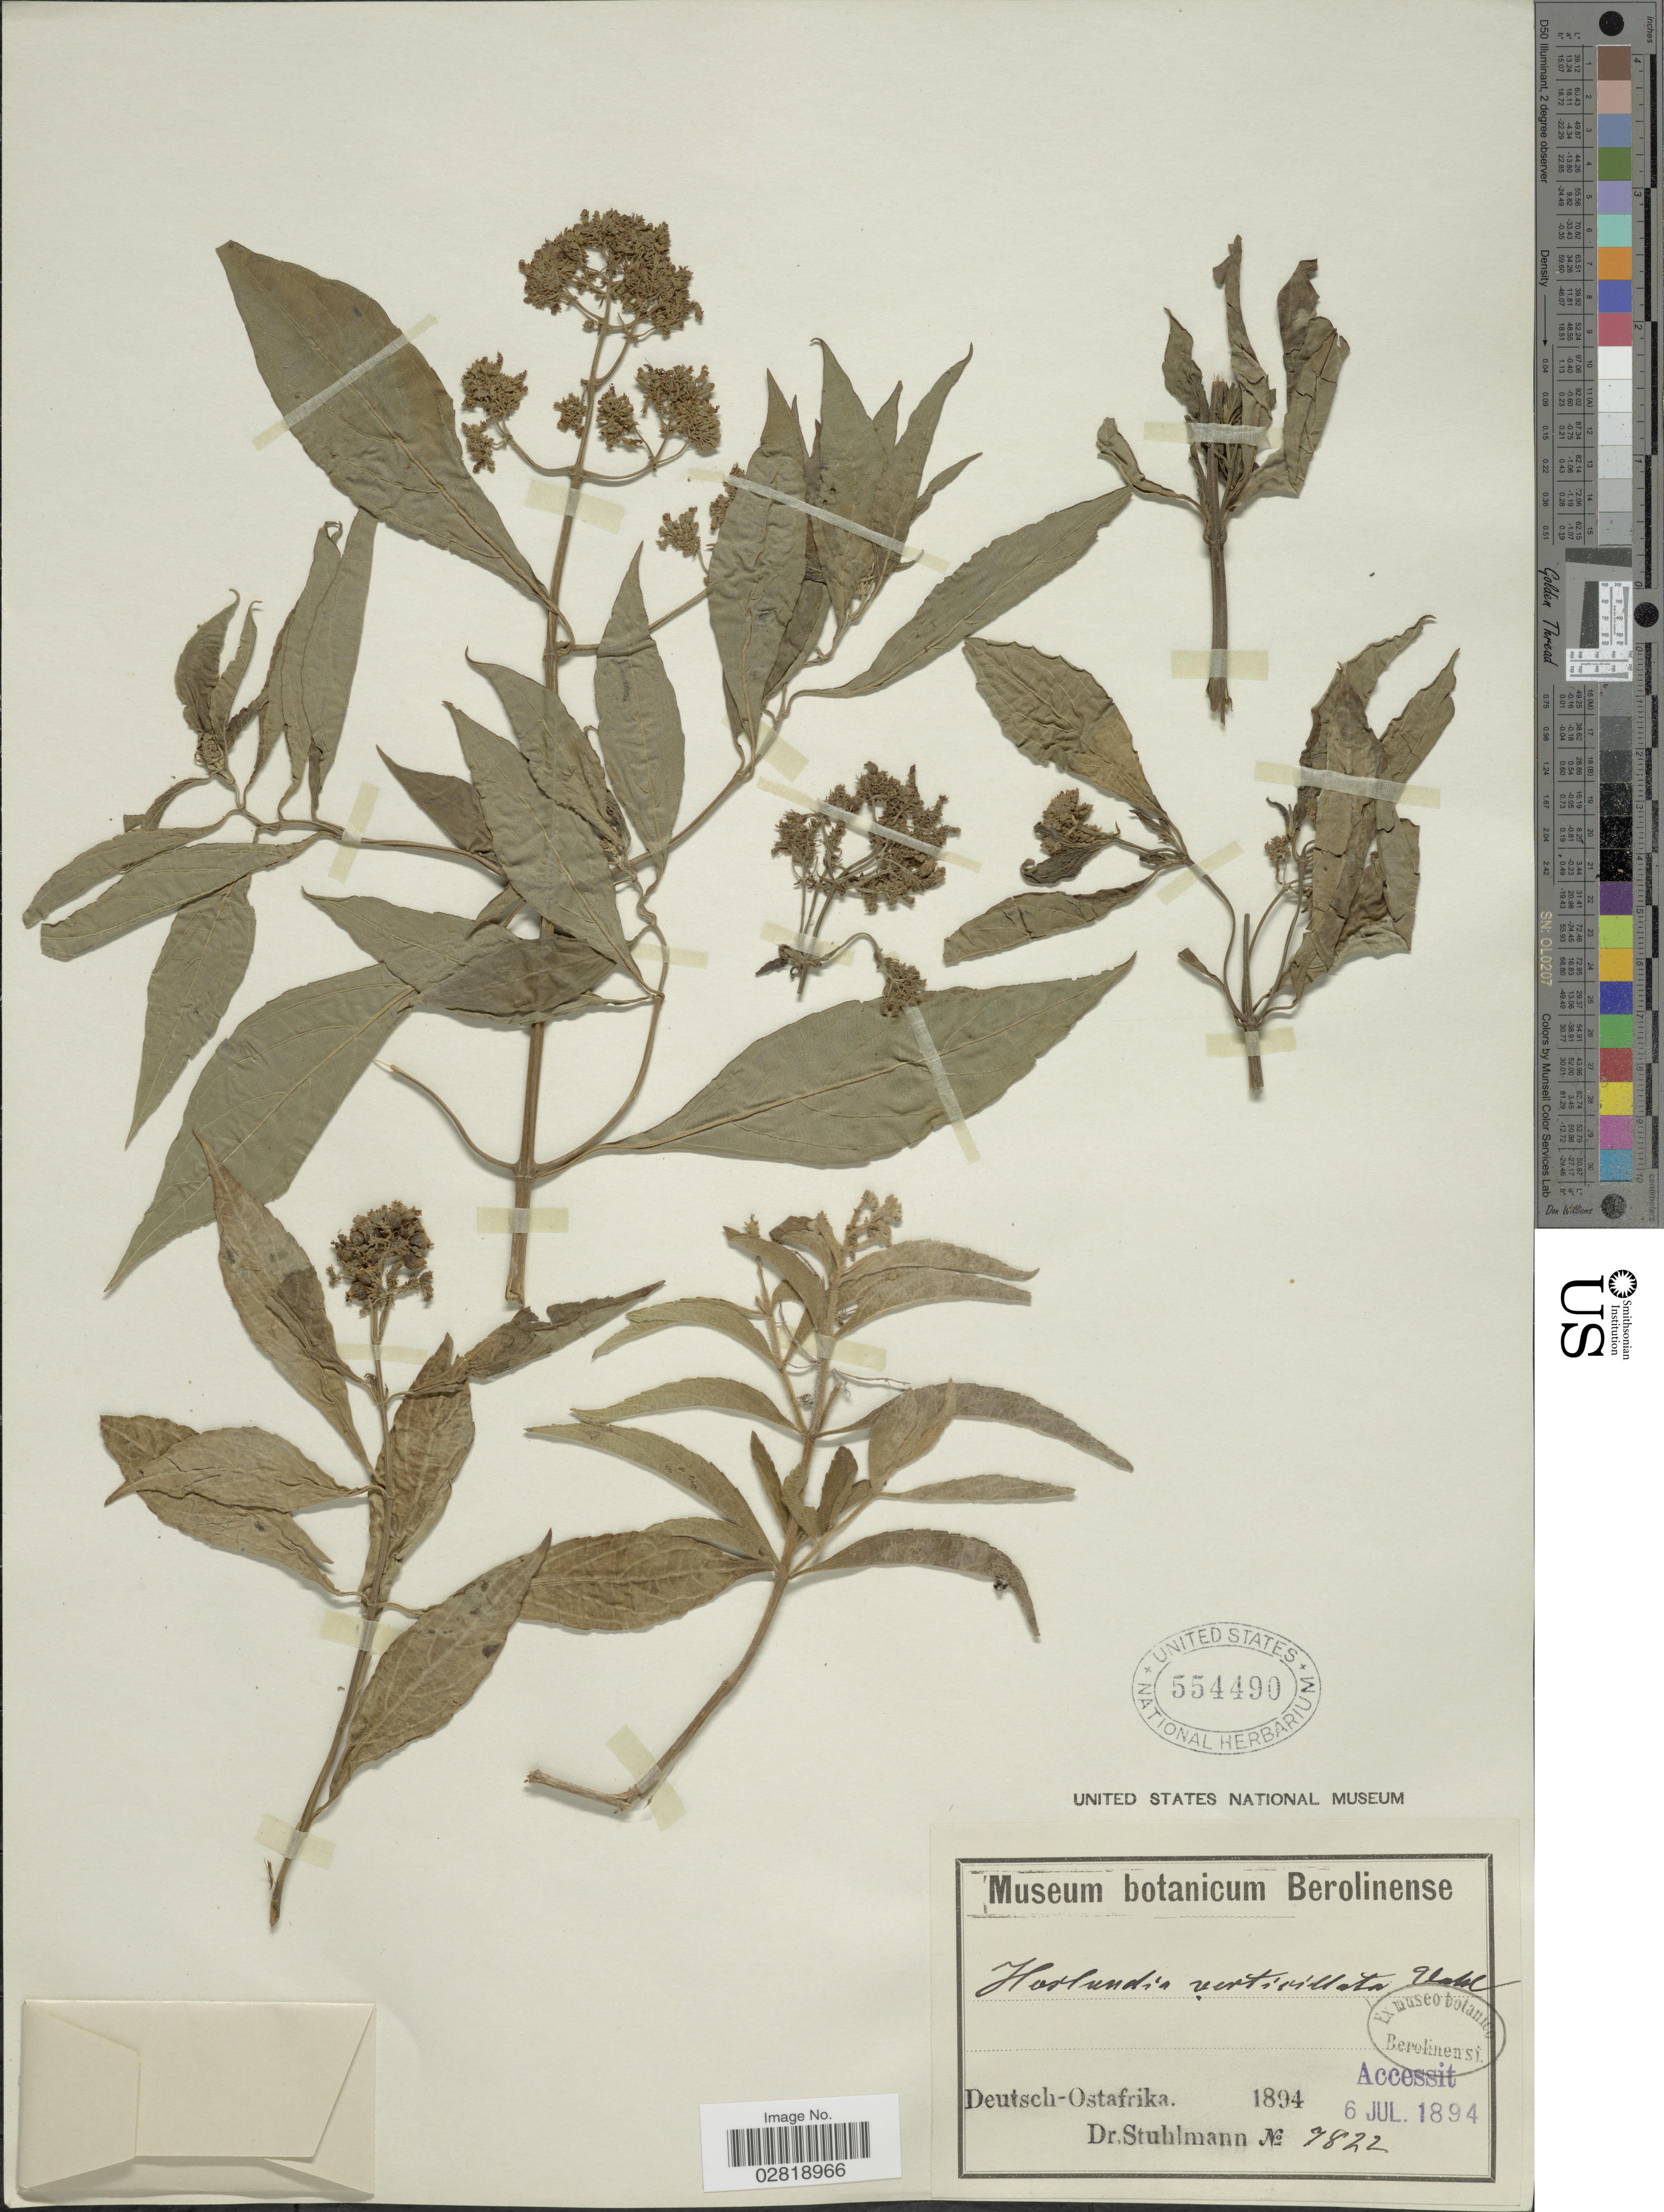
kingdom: Plantae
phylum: Tracheophyta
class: Magnoliopsida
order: Fabales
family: Fabaceae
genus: Swainsona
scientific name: Swainsona verticillata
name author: Vahl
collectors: -. Stuhlmann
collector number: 7822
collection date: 1894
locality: Deutsch-Ostafrika.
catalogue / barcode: US 554490